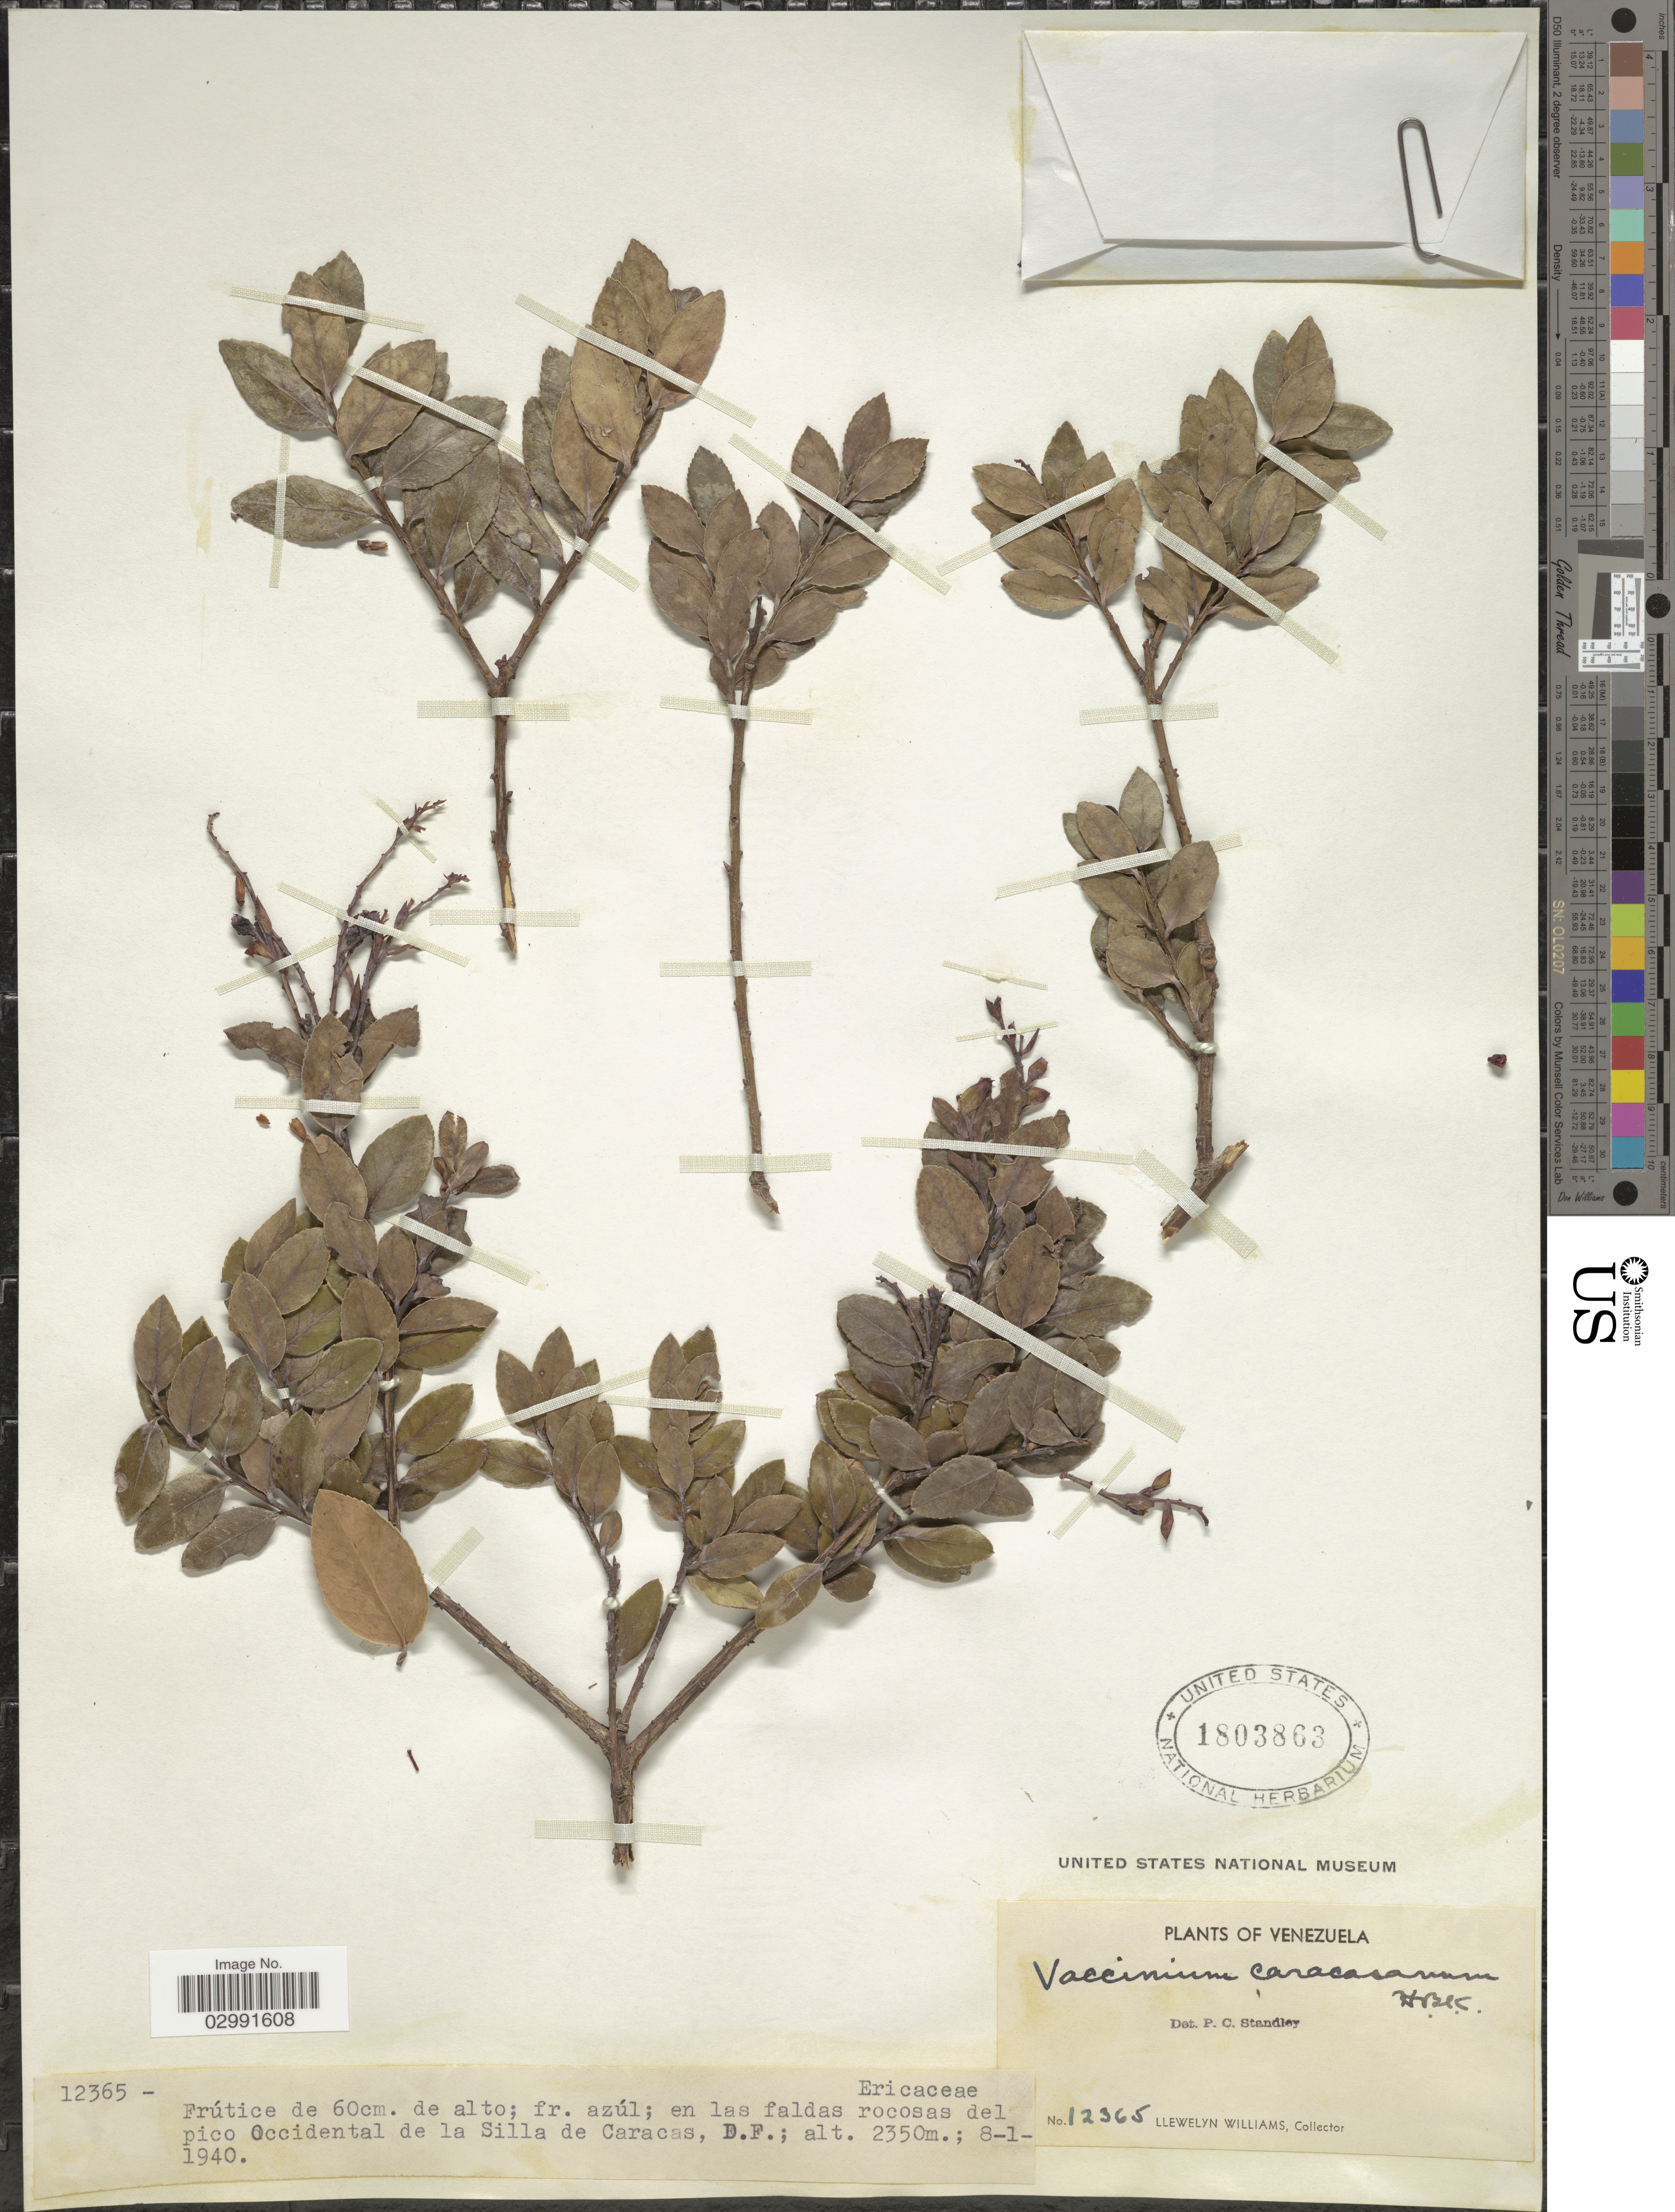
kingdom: Plantae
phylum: Tracheophyta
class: Magnoliopsida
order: Ericales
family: Ericaceae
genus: Vaccinium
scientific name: Vaccinium meridionale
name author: Sw.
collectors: Ll. Williams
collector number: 12365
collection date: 1940-01-08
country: Venezuela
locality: Occidental de la Silla de Caracas, D.F.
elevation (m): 2350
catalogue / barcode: US 1803863